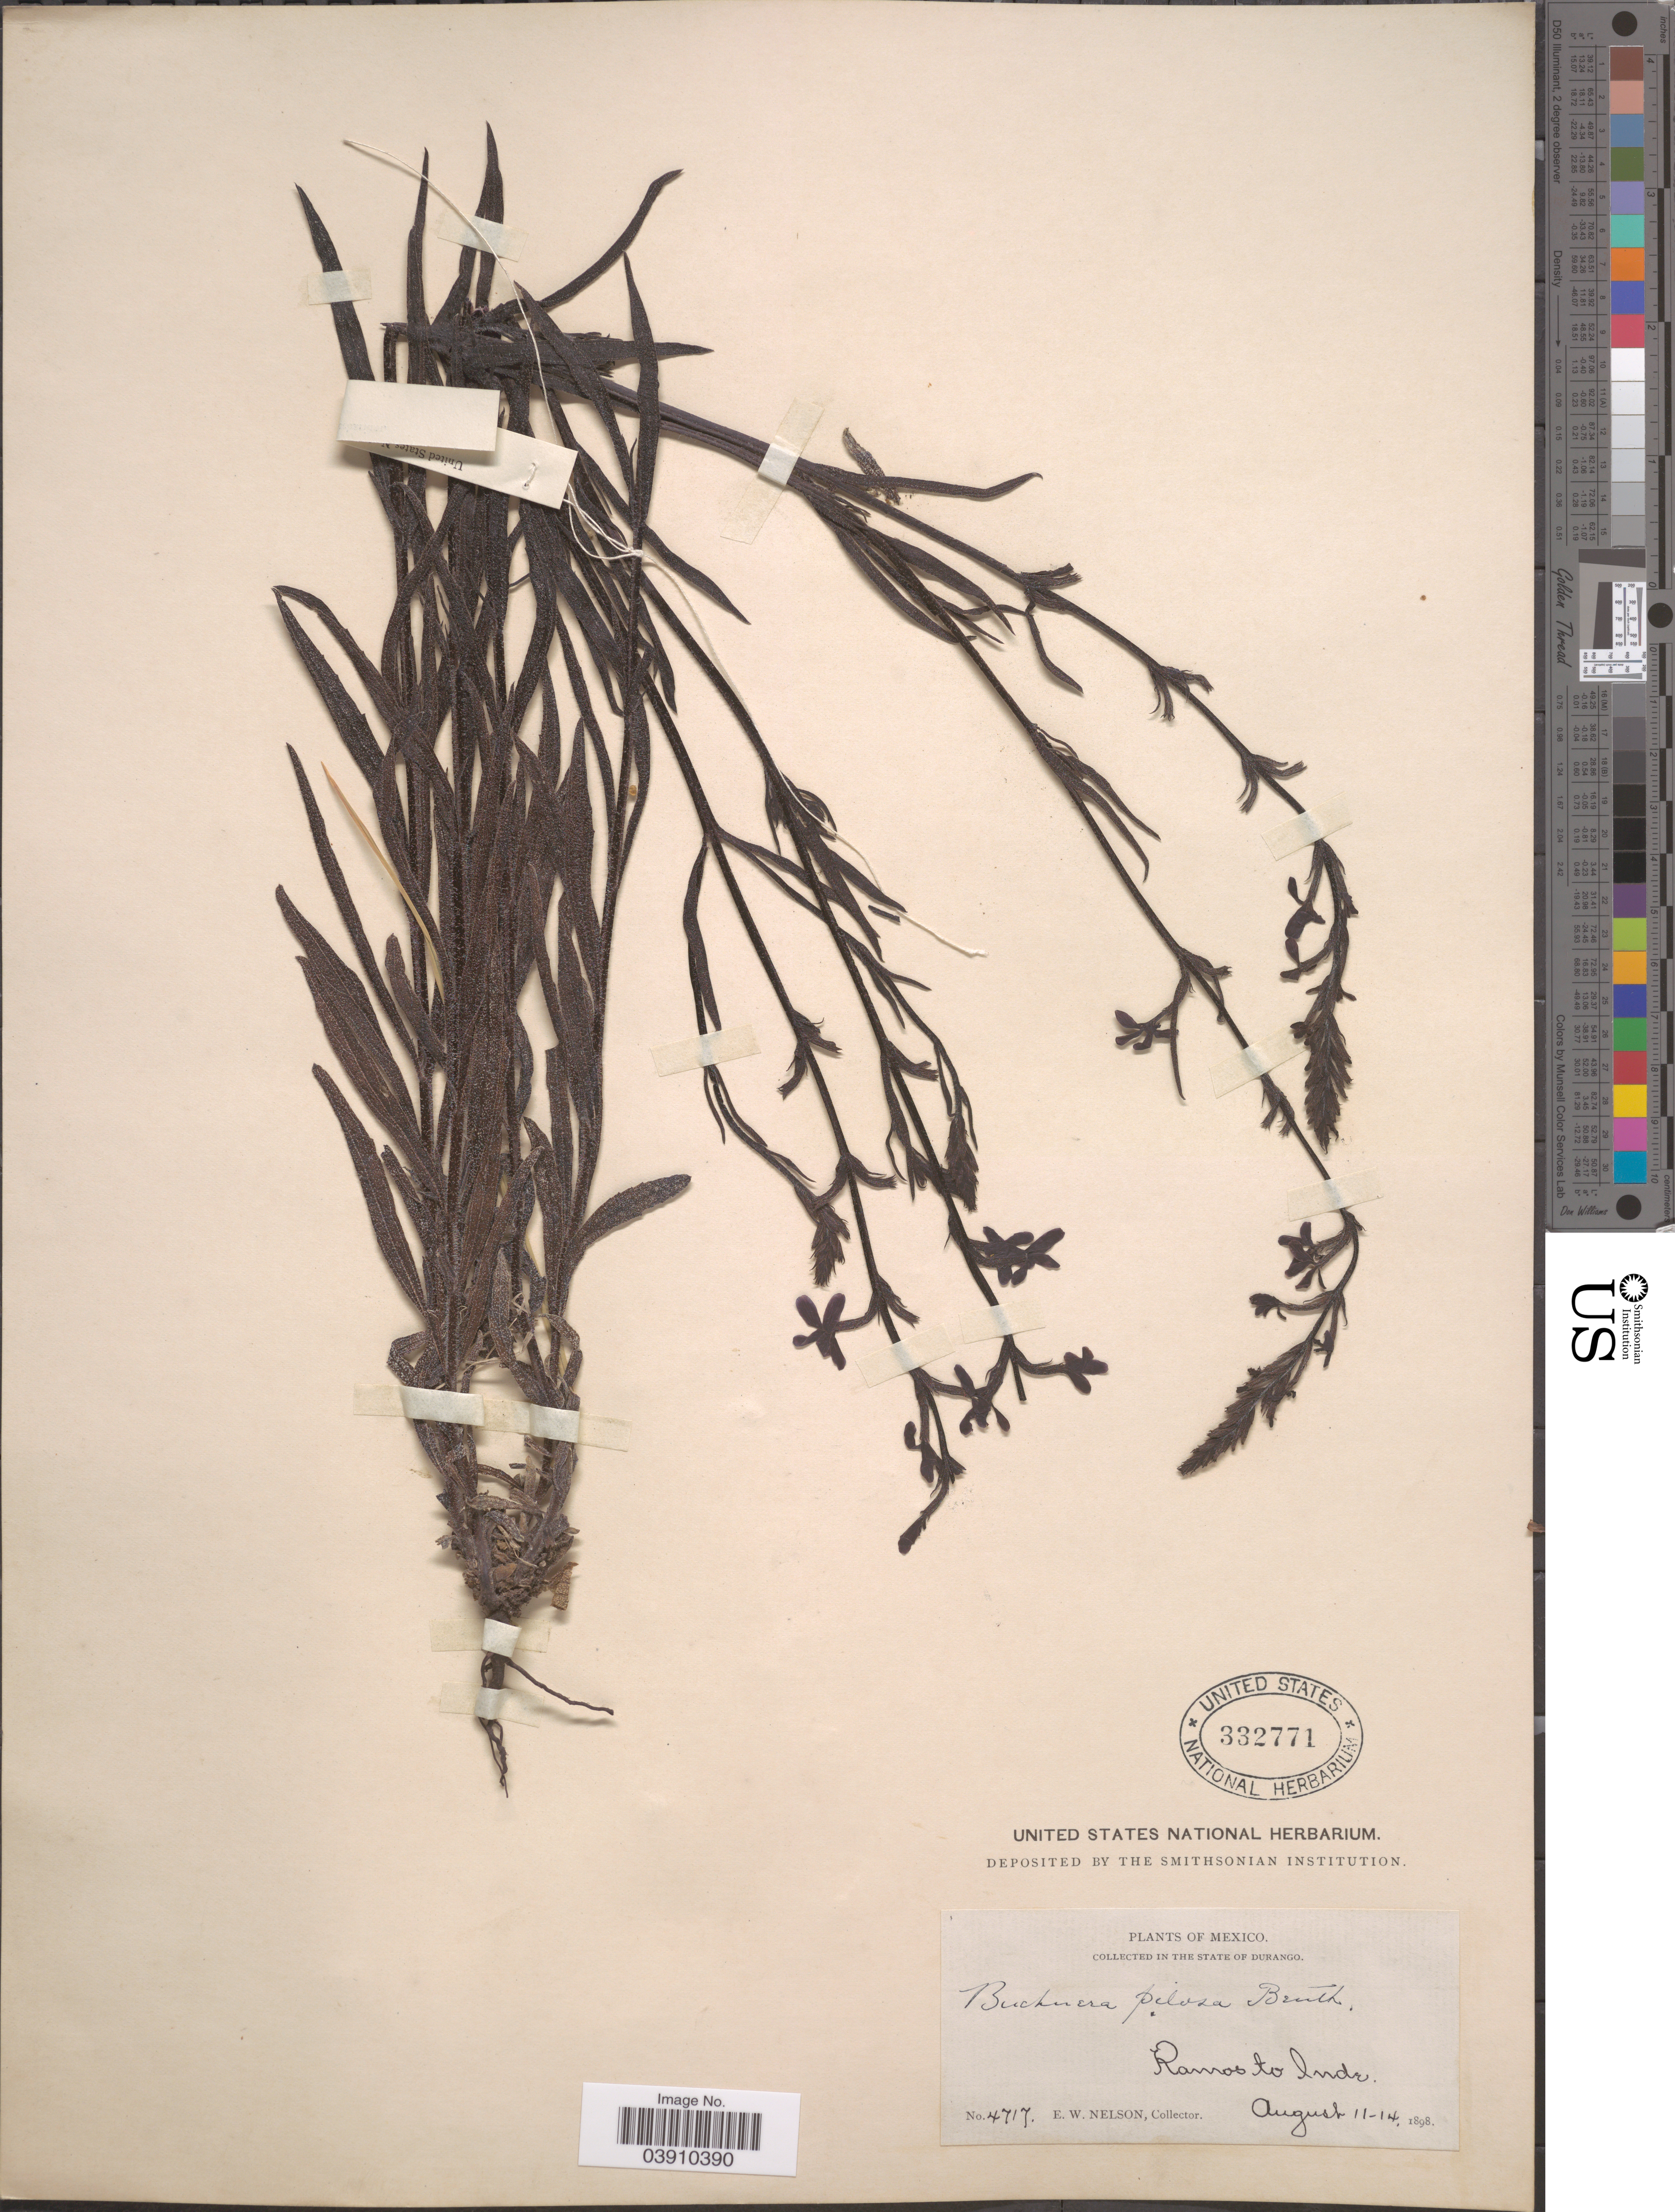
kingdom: Plantae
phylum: Tracheophyta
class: Magnoliopsida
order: Lamiales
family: Orobanchaceae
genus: Buchnera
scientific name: Buchnera pusilla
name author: Kunth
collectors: E. W. Nelson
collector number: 4717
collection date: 1898-08-11/1898-08-14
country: Mexico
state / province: Durango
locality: Ramos to Inde.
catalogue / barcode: US 332771